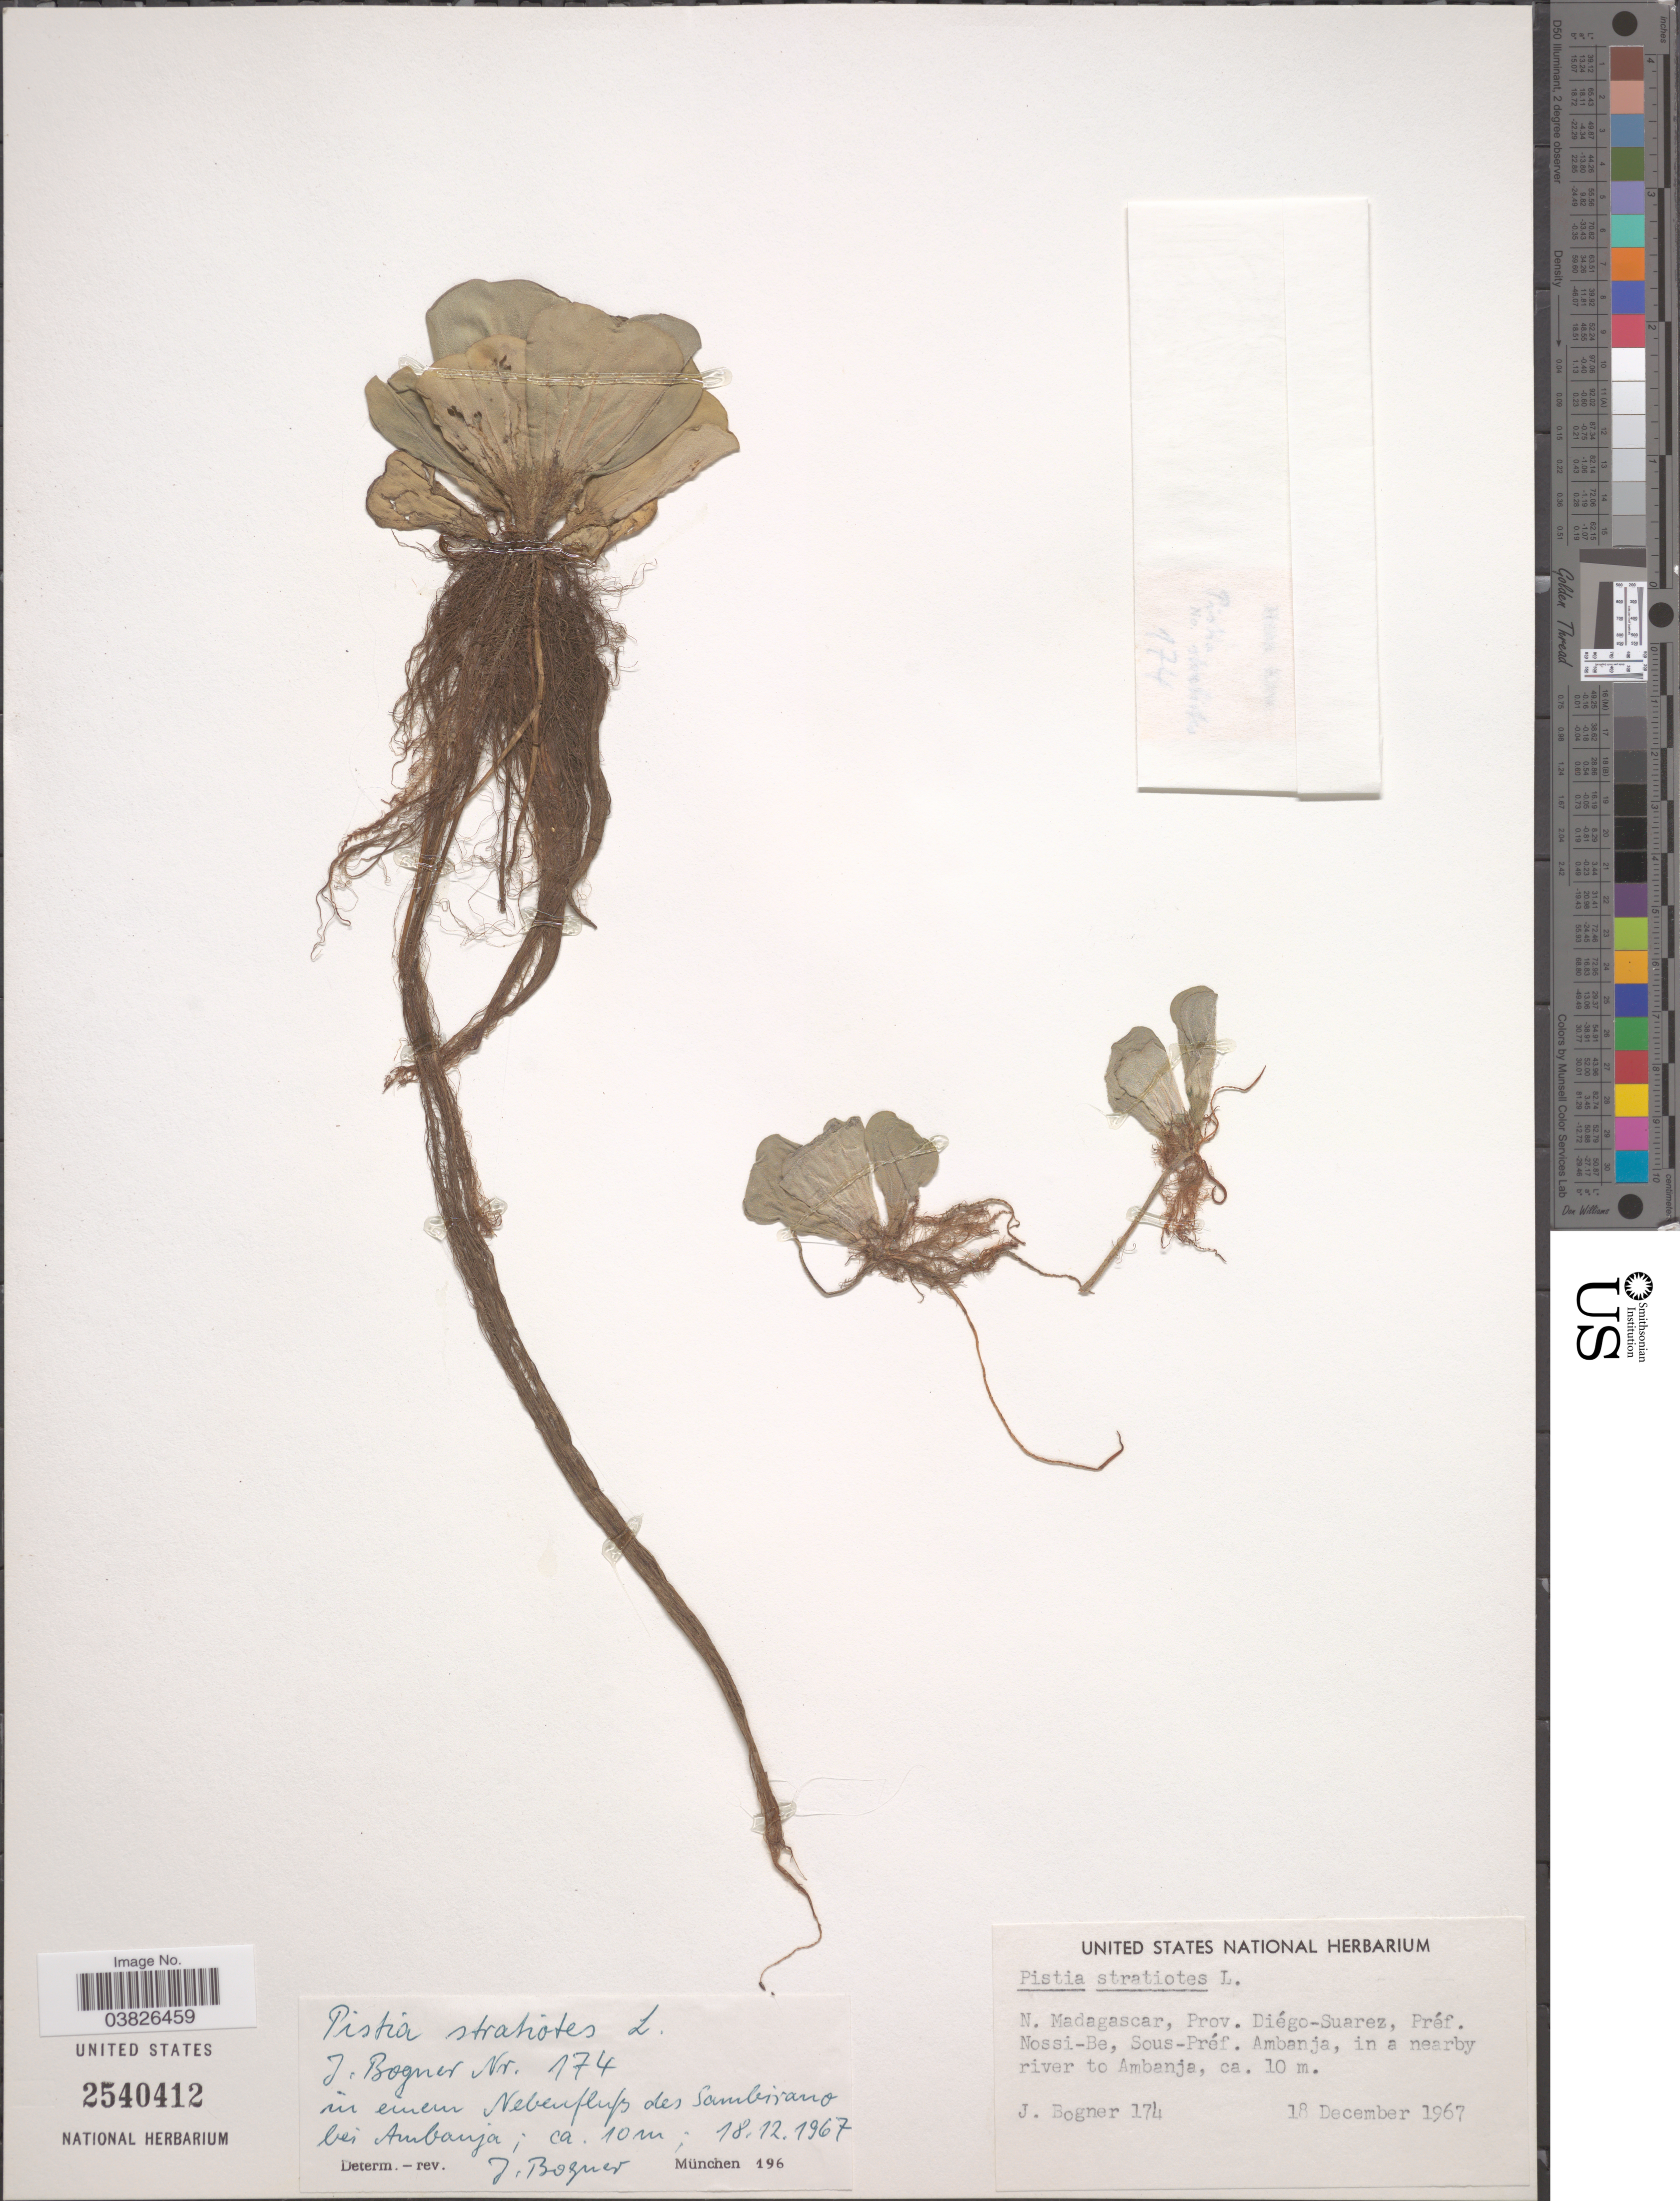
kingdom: Plantae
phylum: Tracheophyta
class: Liliopsida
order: Alismatales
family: Araceae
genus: Pistia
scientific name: Pistia stratiotes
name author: L.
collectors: J. Bogner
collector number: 174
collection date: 1967-12-18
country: Madagascar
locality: N. Madagascar, Prov. Diégo-Suarez, Préf. Nossi-Be, Sous-Préf. Ambanja, in a nearby river to Ambanja.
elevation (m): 10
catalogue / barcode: US 2540412